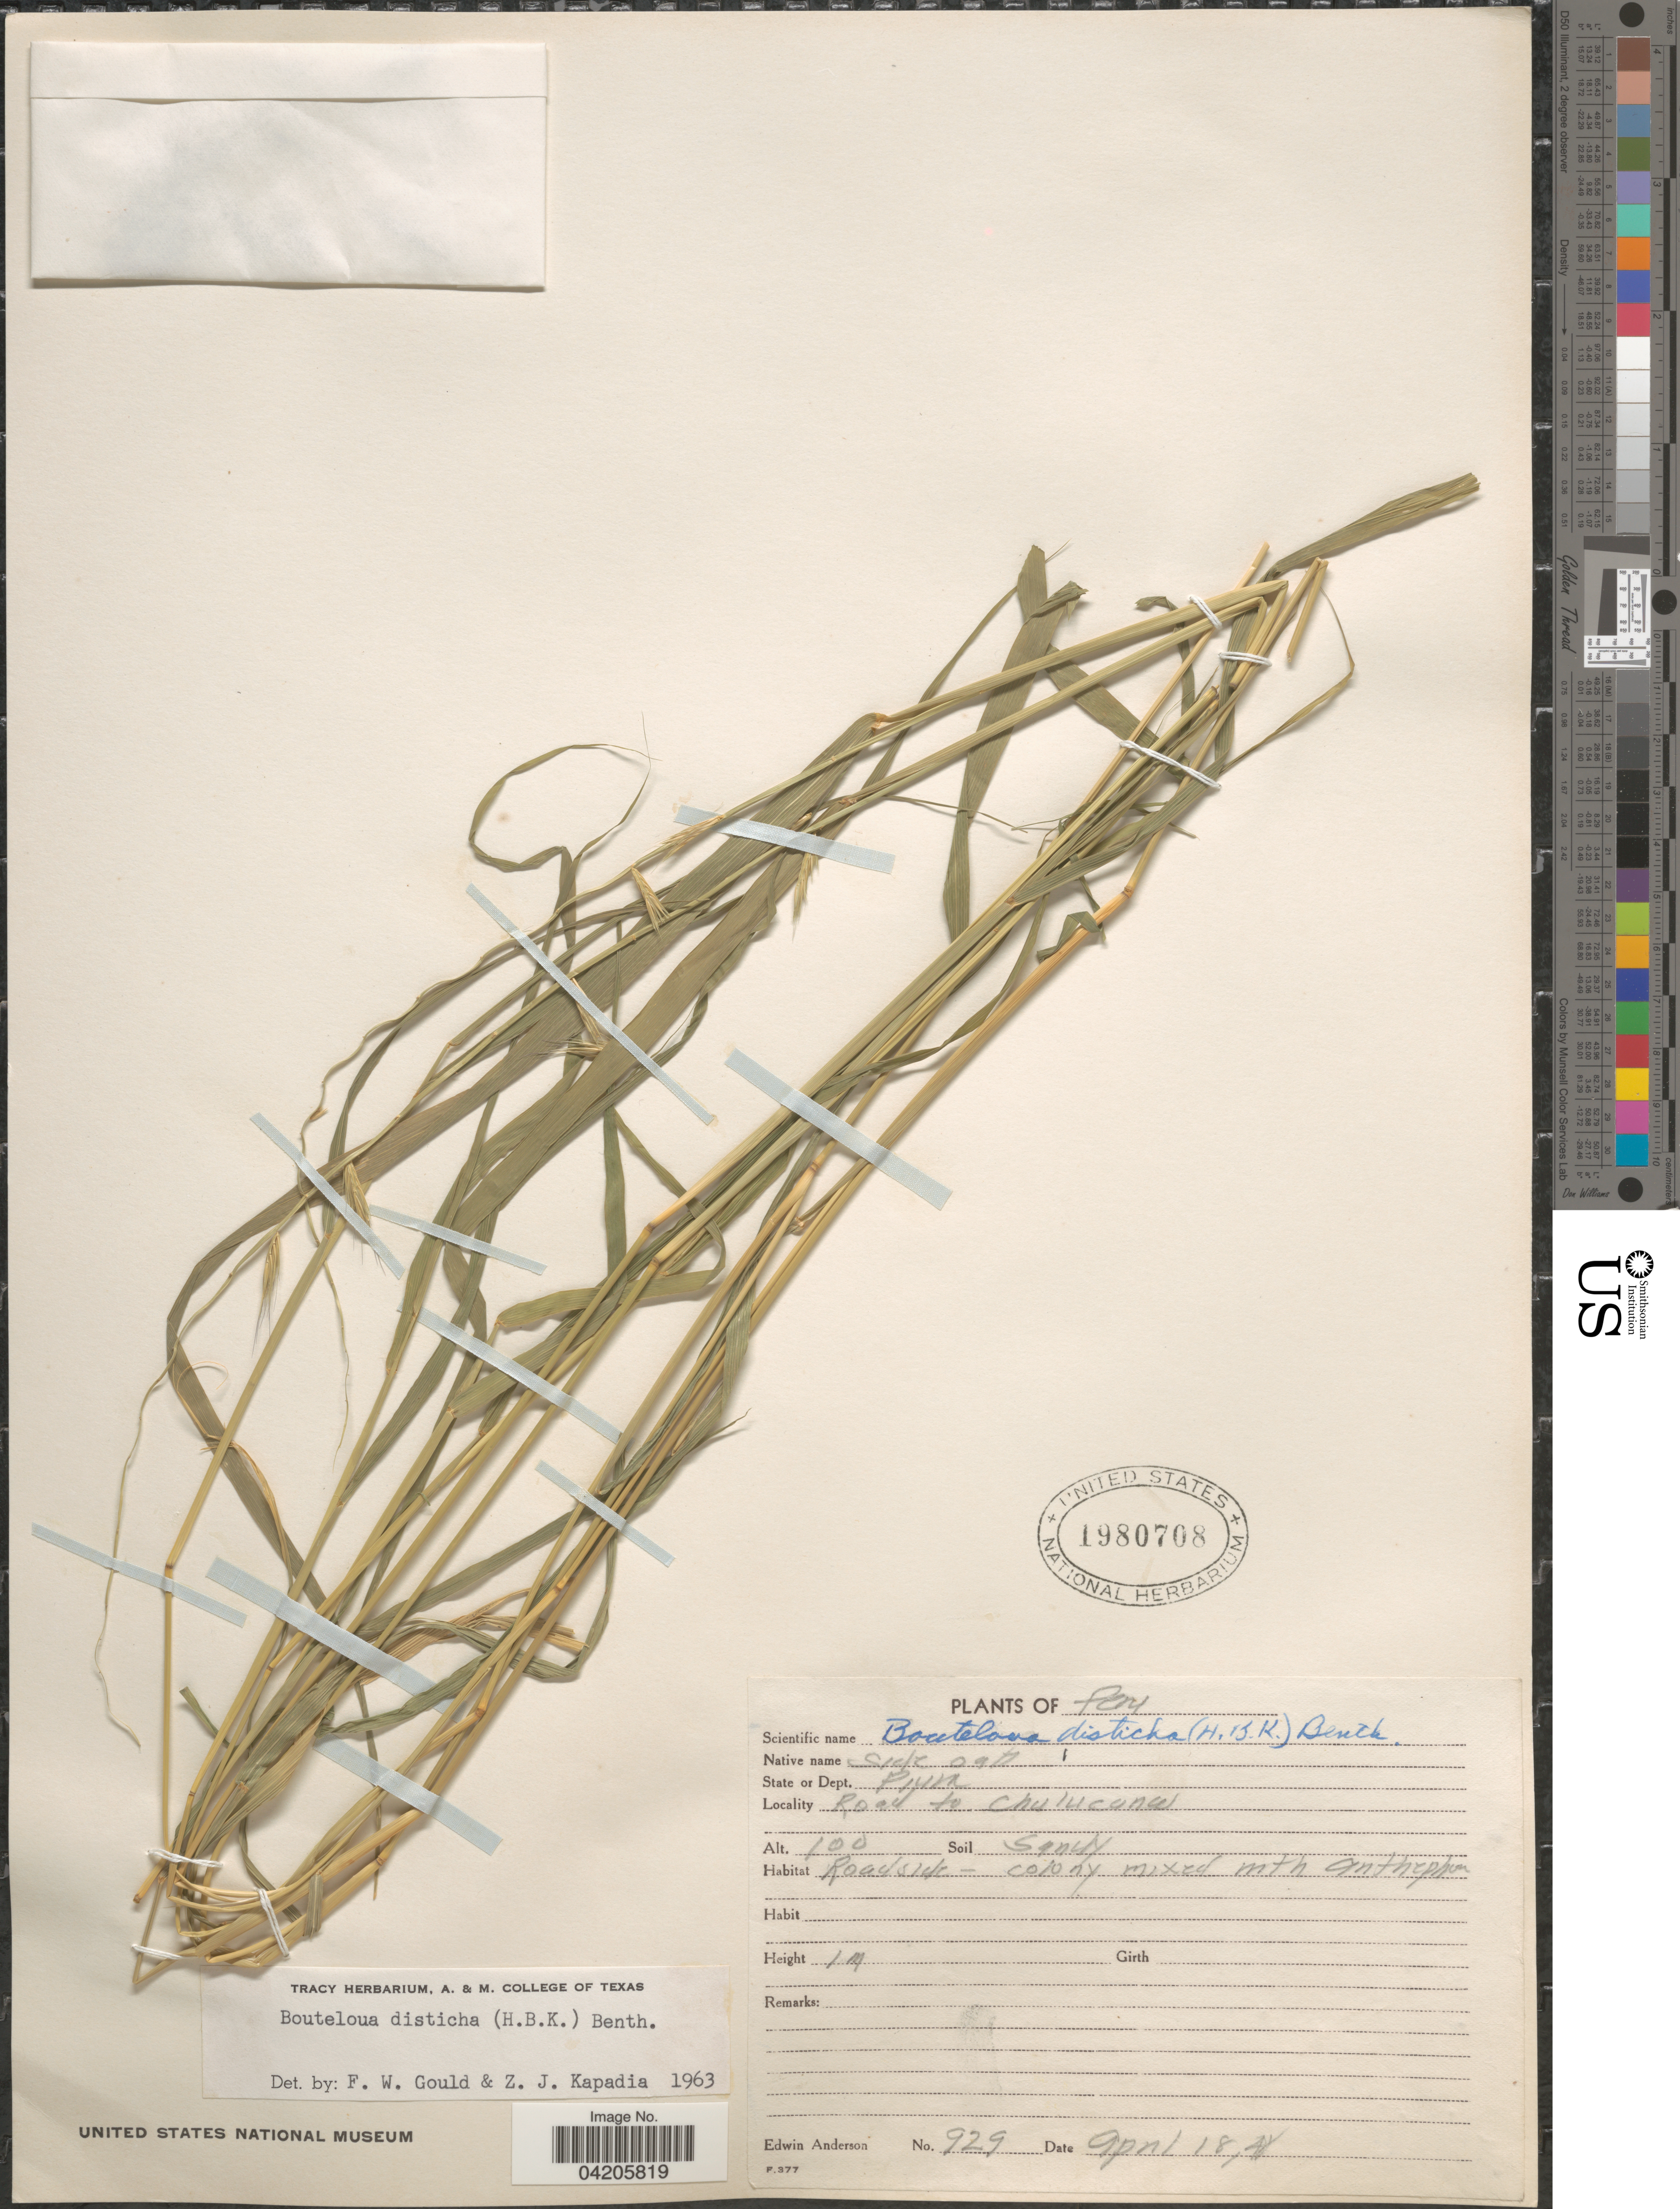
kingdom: Plantae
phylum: Tracheophyta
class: Liliopsida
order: Poales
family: Poaceae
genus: Bouteloua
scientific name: Bouteloua disticha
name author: (Kunth) Benth.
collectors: E. Anderson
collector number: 929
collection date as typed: Transcribed d/m/y: 18/4/48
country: Peru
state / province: Piura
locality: State or Dept. Piura. Road to Chulucanas.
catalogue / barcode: US 1980708